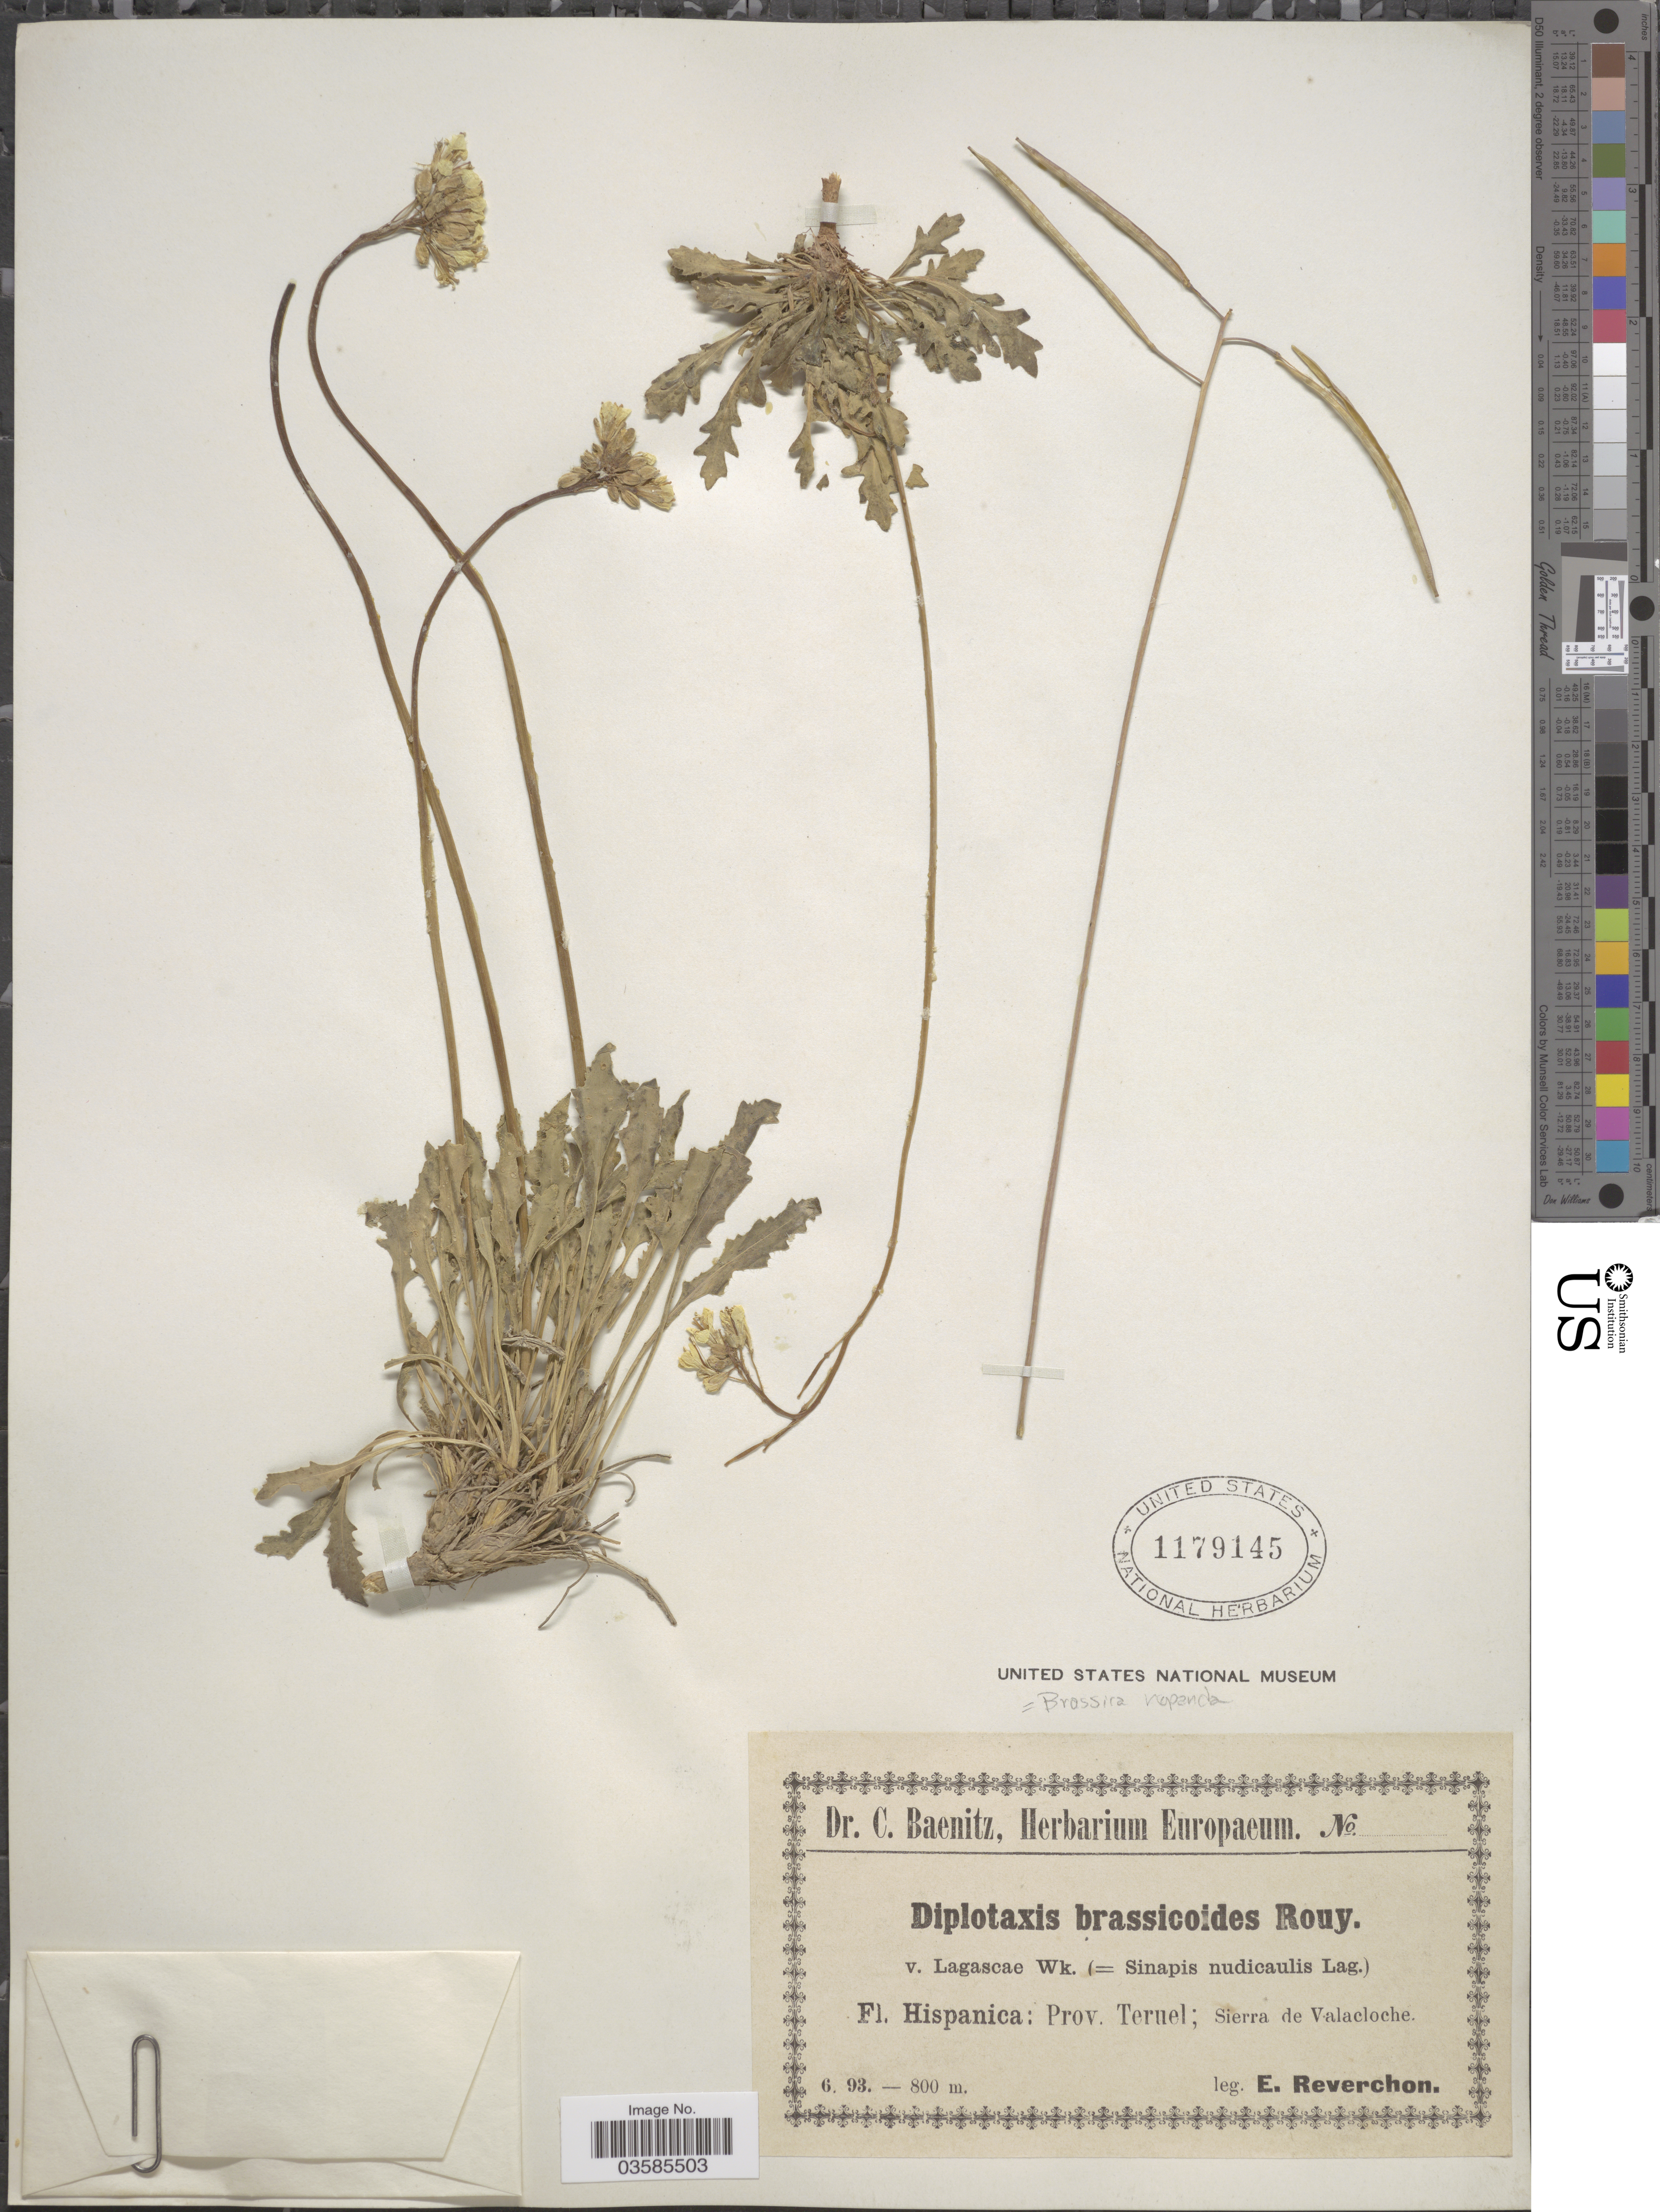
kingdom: Plantae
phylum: Tracheophyta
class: Magnoliopsida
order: Brassicales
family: Brassicaceae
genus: Brassica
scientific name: Brassica repanda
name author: (Willd.) DC.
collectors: E. Reverchon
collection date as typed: Transcribed d/m/y: /6/93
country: Spain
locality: Prov. Teruel; Sierra de Valacloche.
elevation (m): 800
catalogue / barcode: US 1179145